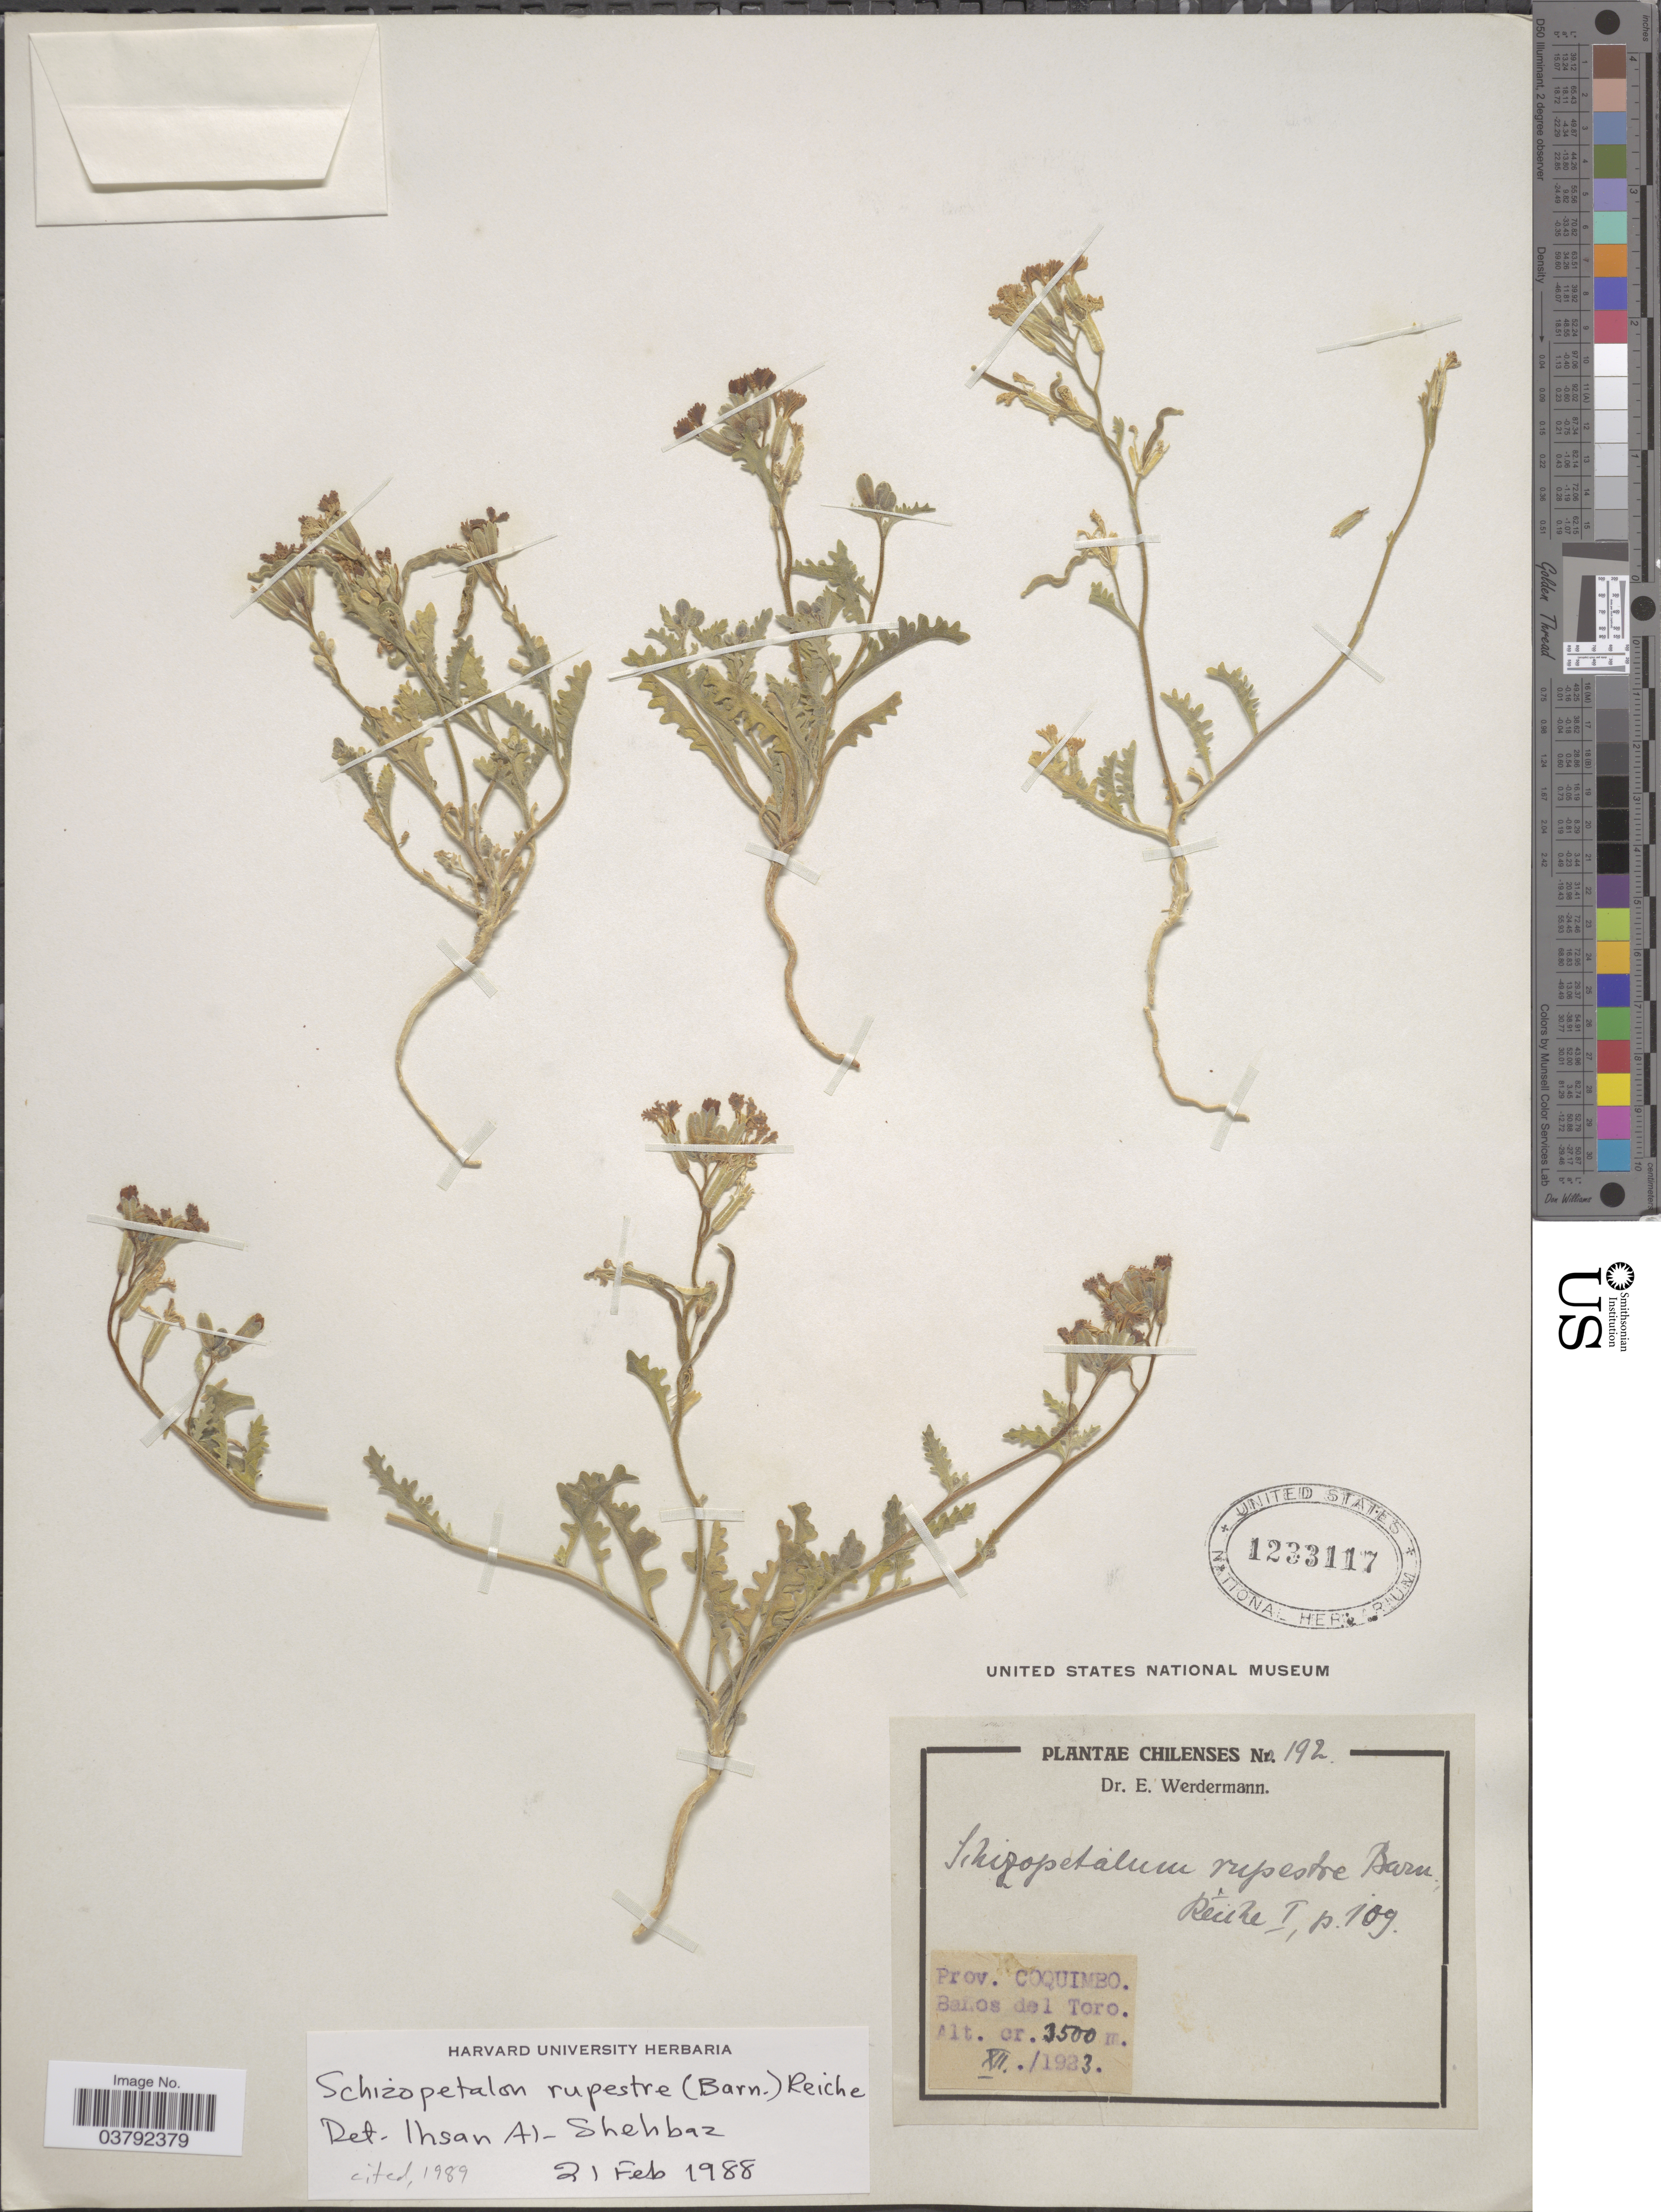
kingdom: Plantae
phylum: Tracheophyta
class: Magnoliopsida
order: Brassicales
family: Brassicaceae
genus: Schizopetalon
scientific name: Schizopetalon rupestre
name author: (Barnéoud) Reiche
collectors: E. Werdermann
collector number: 192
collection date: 1923-12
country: Chile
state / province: Coquimbo (IV)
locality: Prov. Coquimbo. Baños del Toro.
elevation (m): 3500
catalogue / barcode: US 1233117